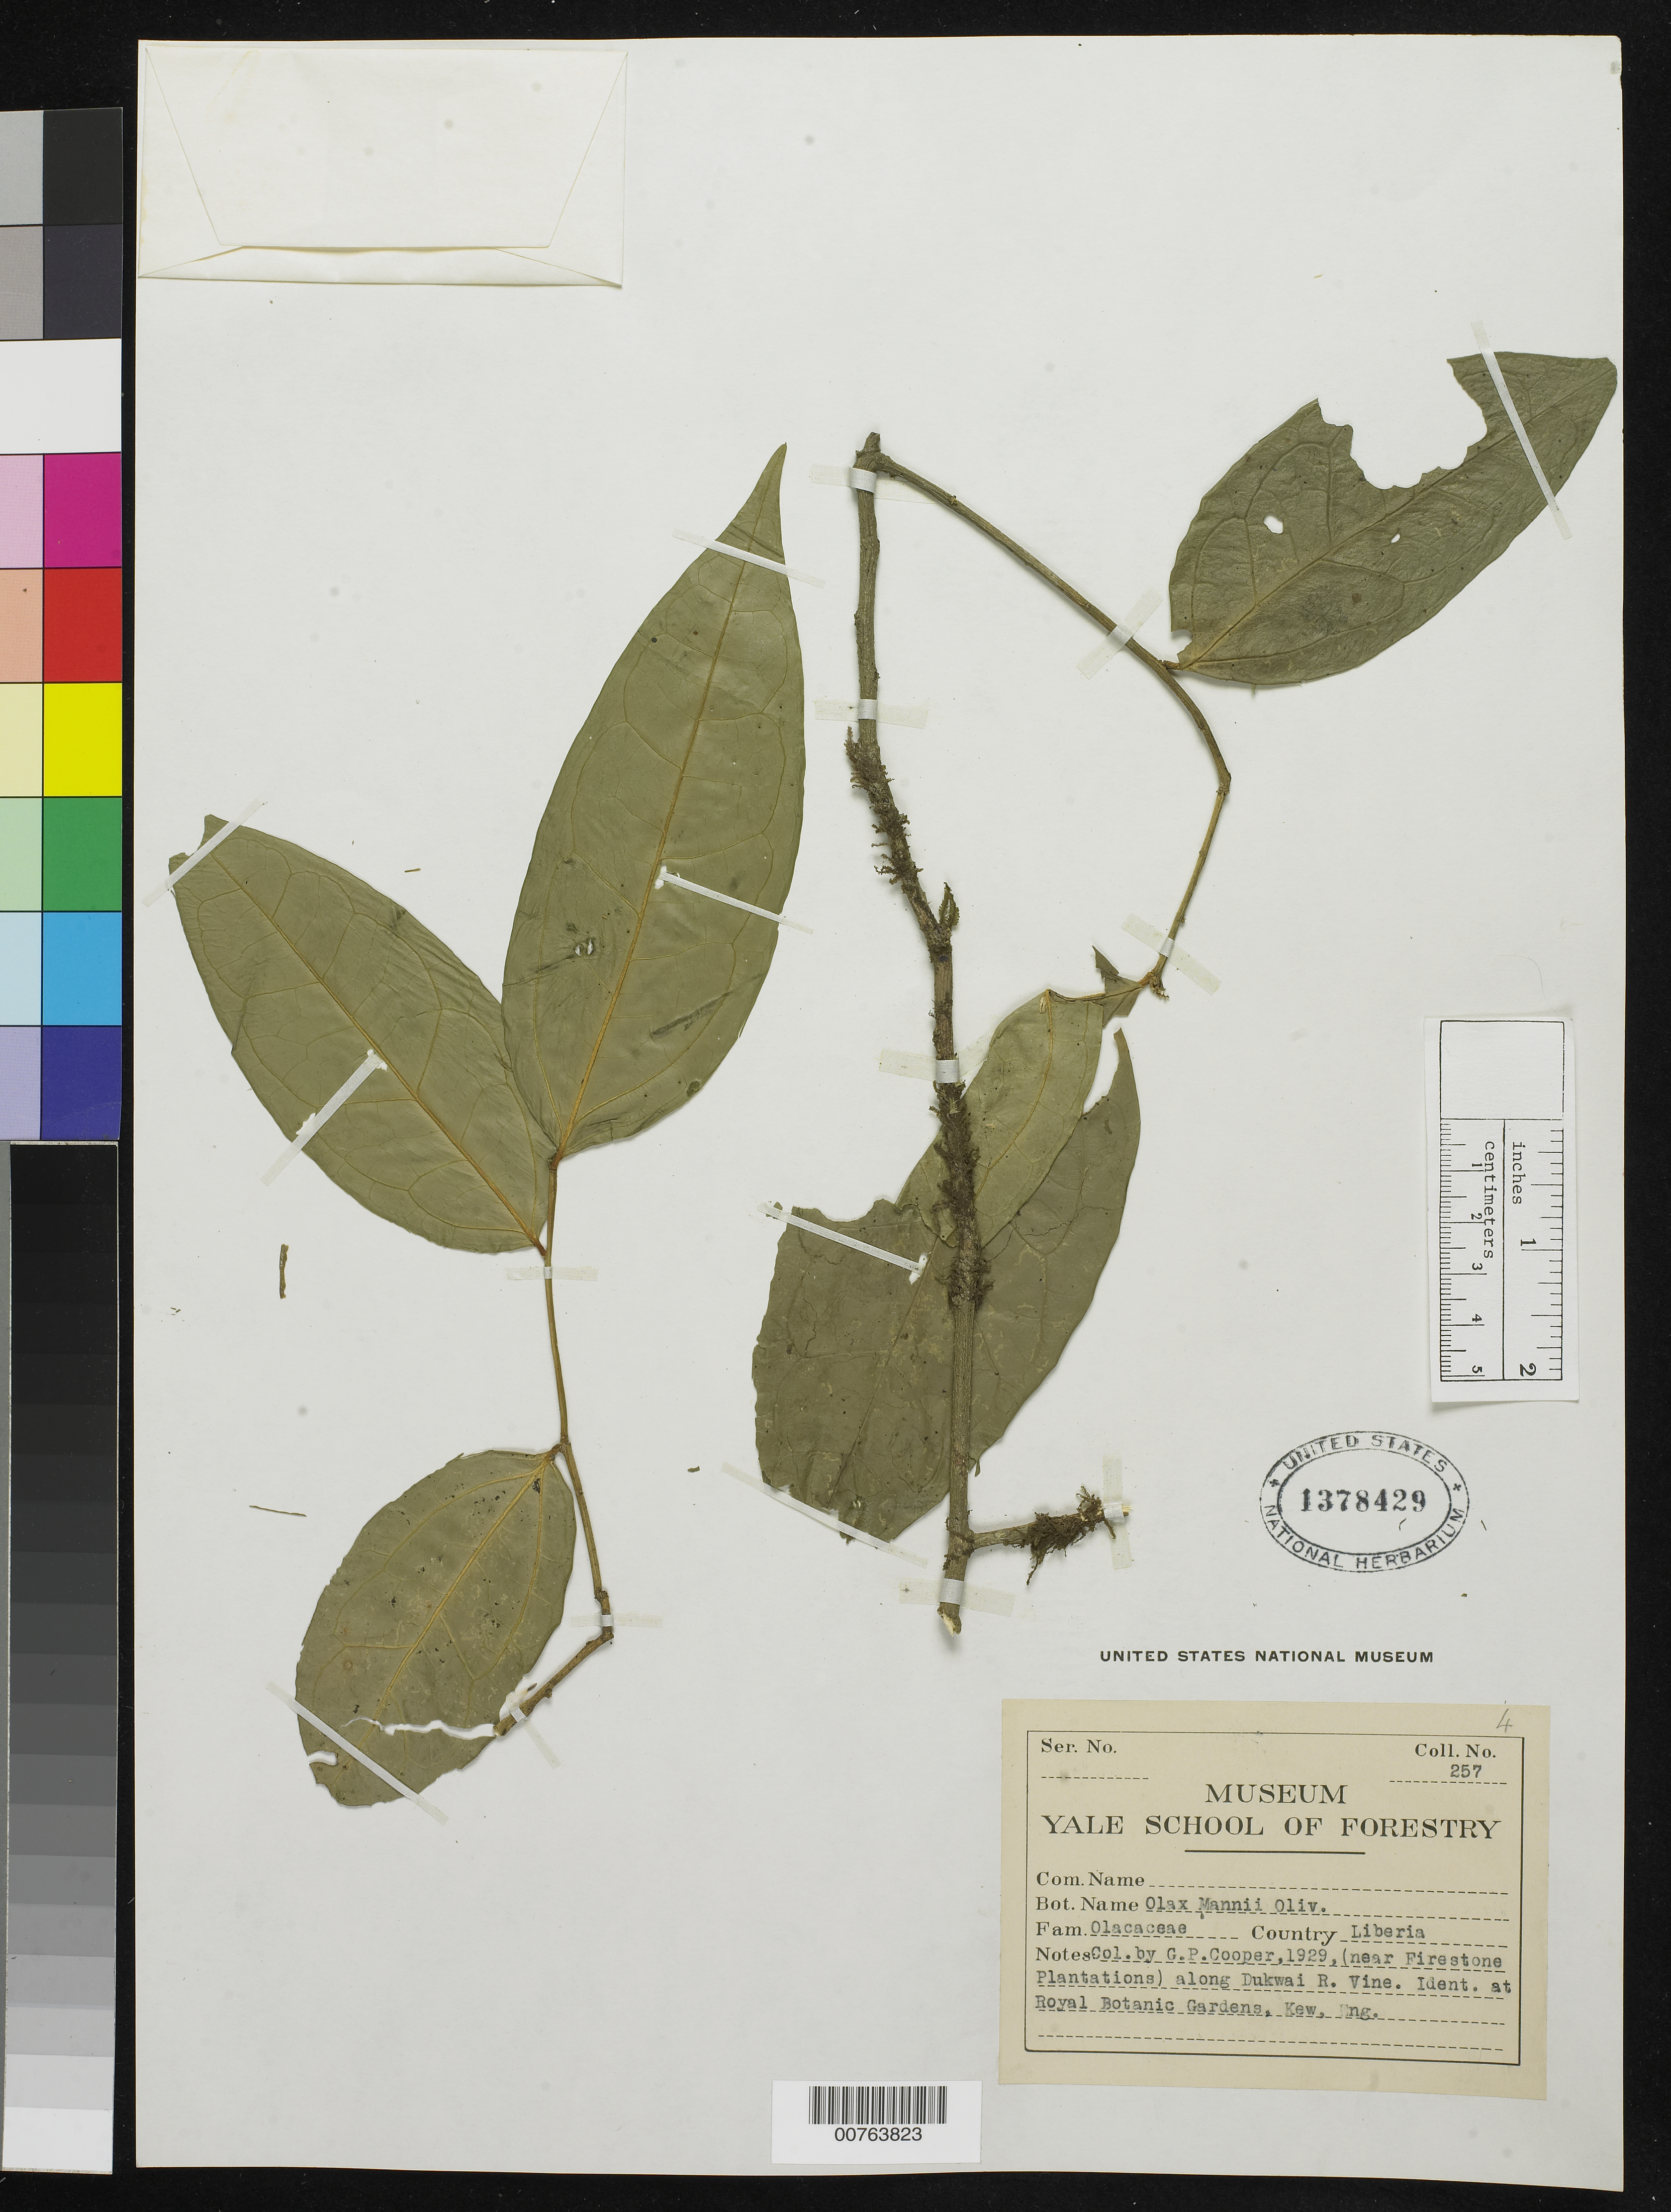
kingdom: Plantae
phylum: Tracheophyta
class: Magnoliopsida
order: Santalales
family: Olacaceae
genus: Olax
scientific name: Olax mannii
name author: Oliv.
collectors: G. Cooper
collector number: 257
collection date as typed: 1929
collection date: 1929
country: Liberia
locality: (near Firestone Plantations) along Dukwai River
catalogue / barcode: US 1378429